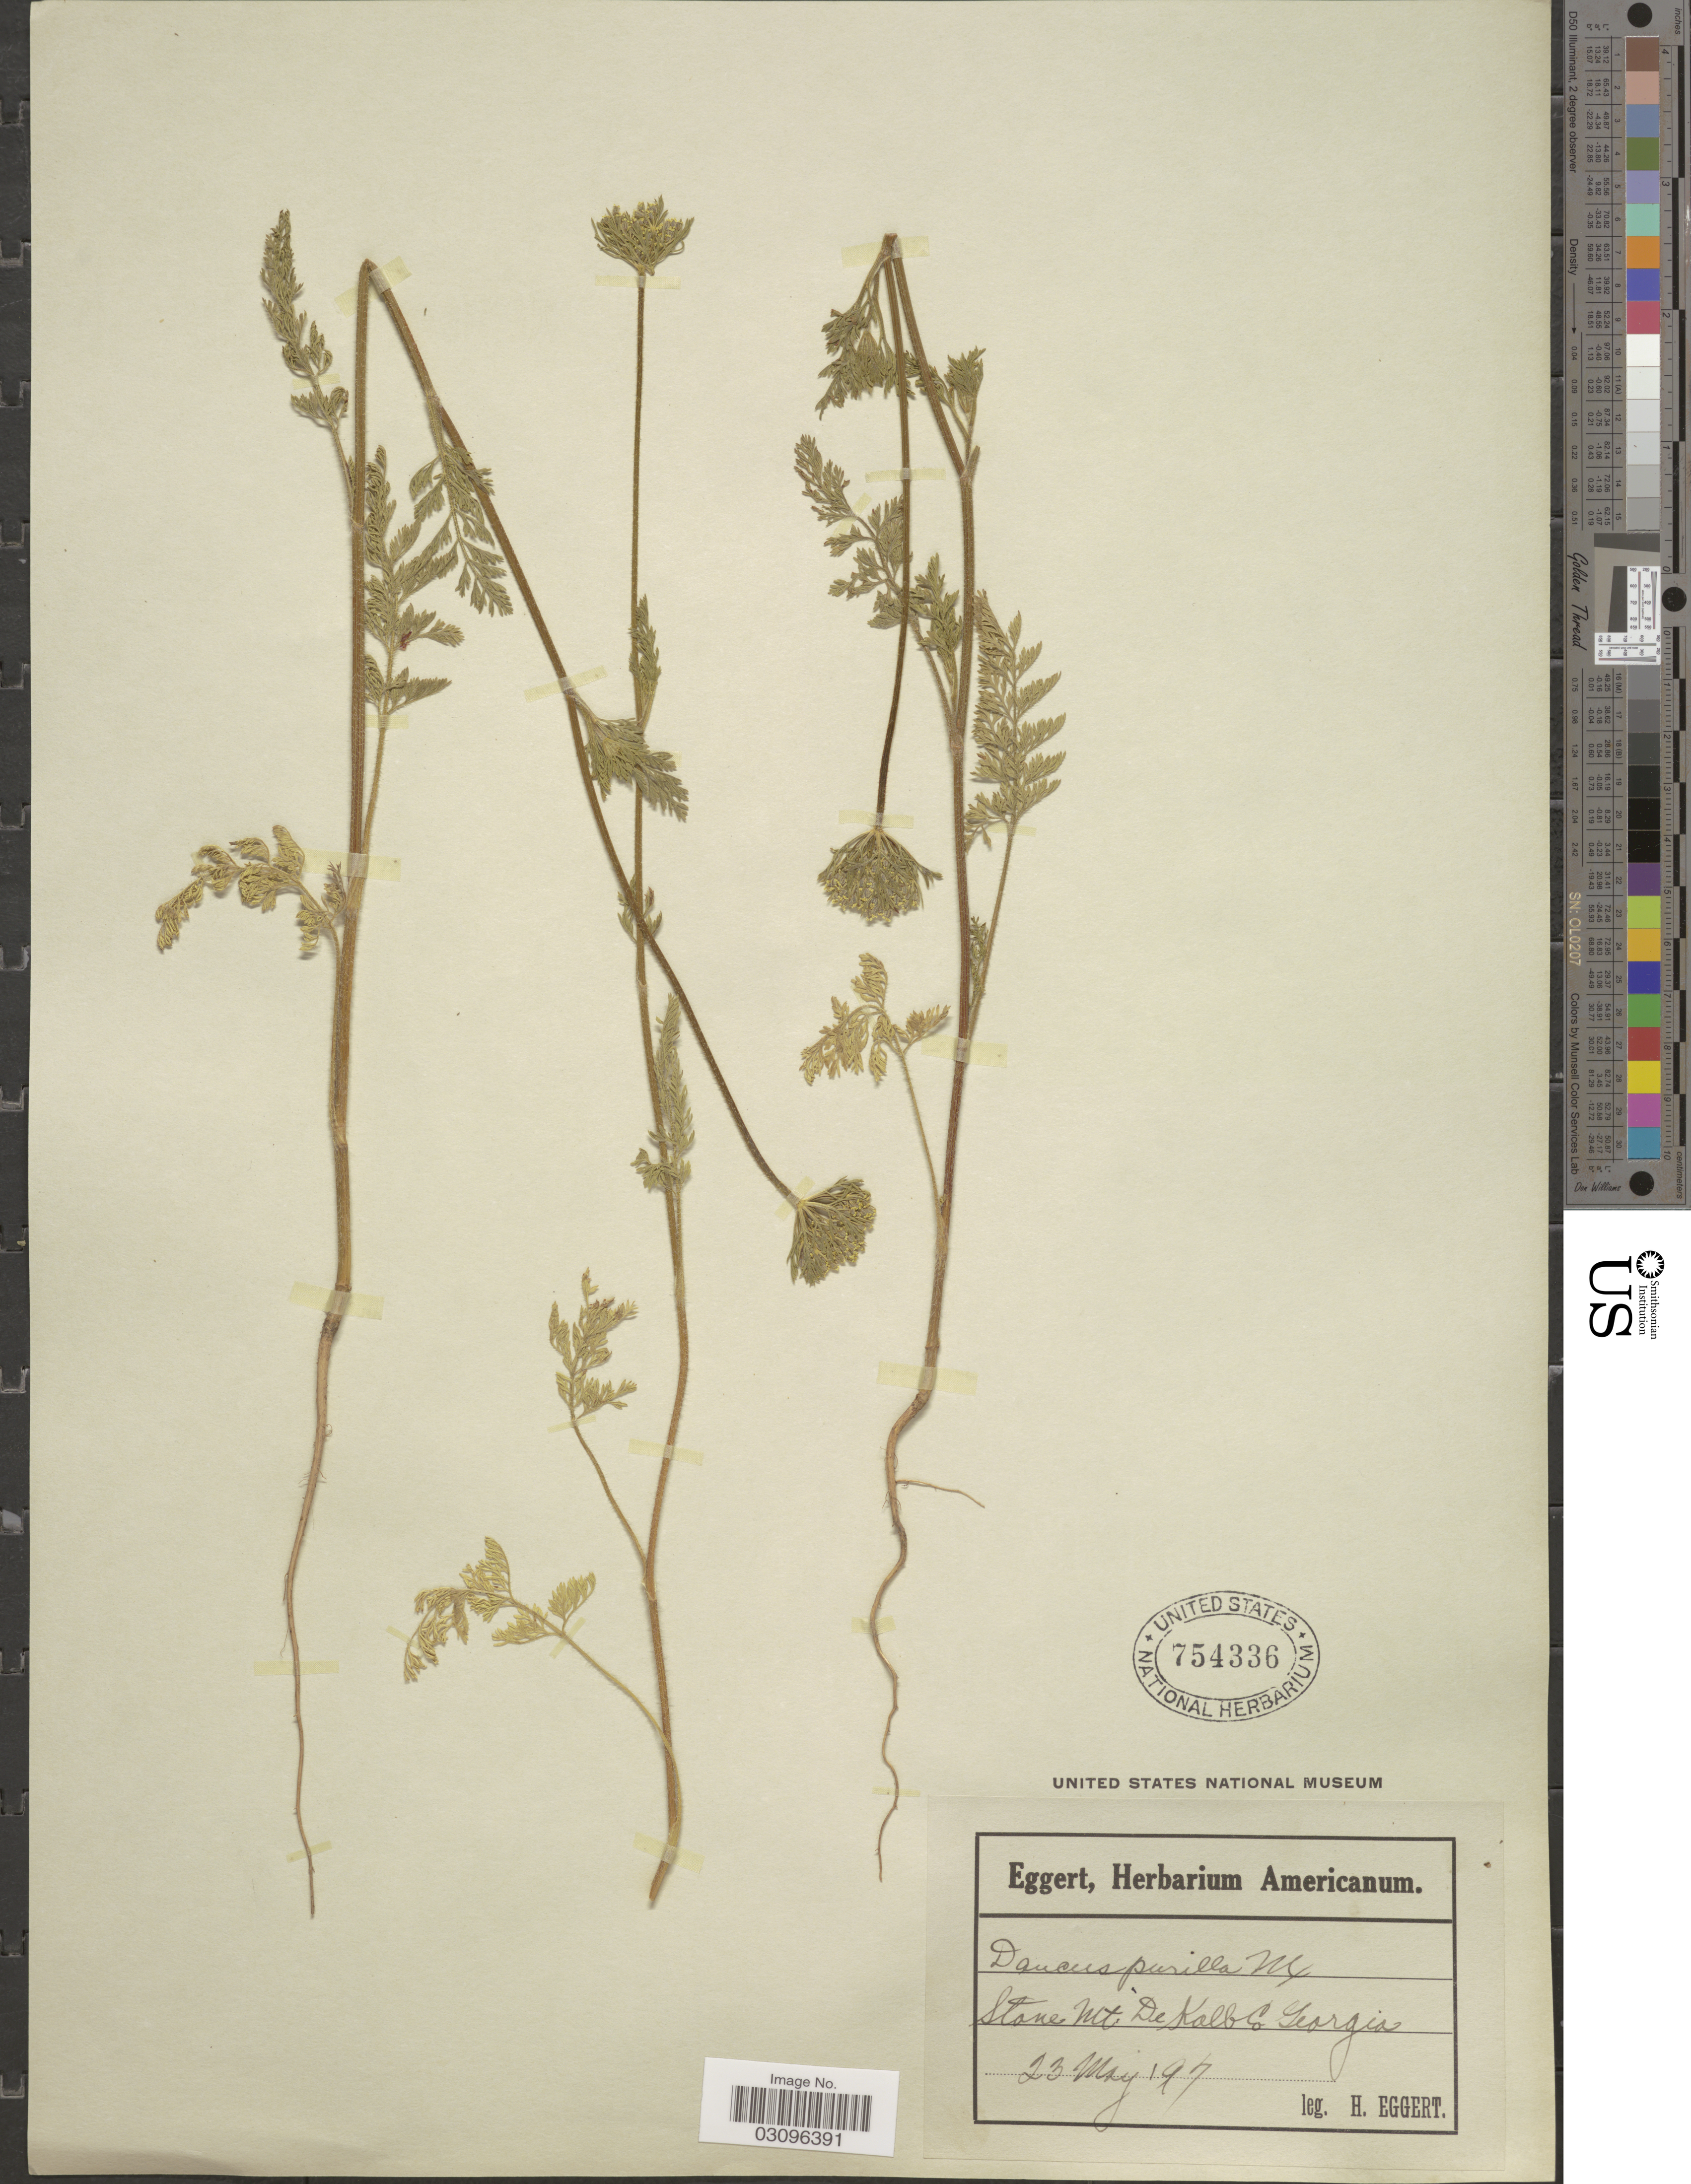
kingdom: Plantae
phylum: Tracheophyta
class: Magnoliopsida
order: Apiales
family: Apiaceae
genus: Daucus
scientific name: Daucus pusillus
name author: Michx.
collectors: H. Eggert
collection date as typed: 23 May 197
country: United States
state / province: Georgia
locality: Stone Mt. De Kalb Co.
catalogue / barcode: US 754336